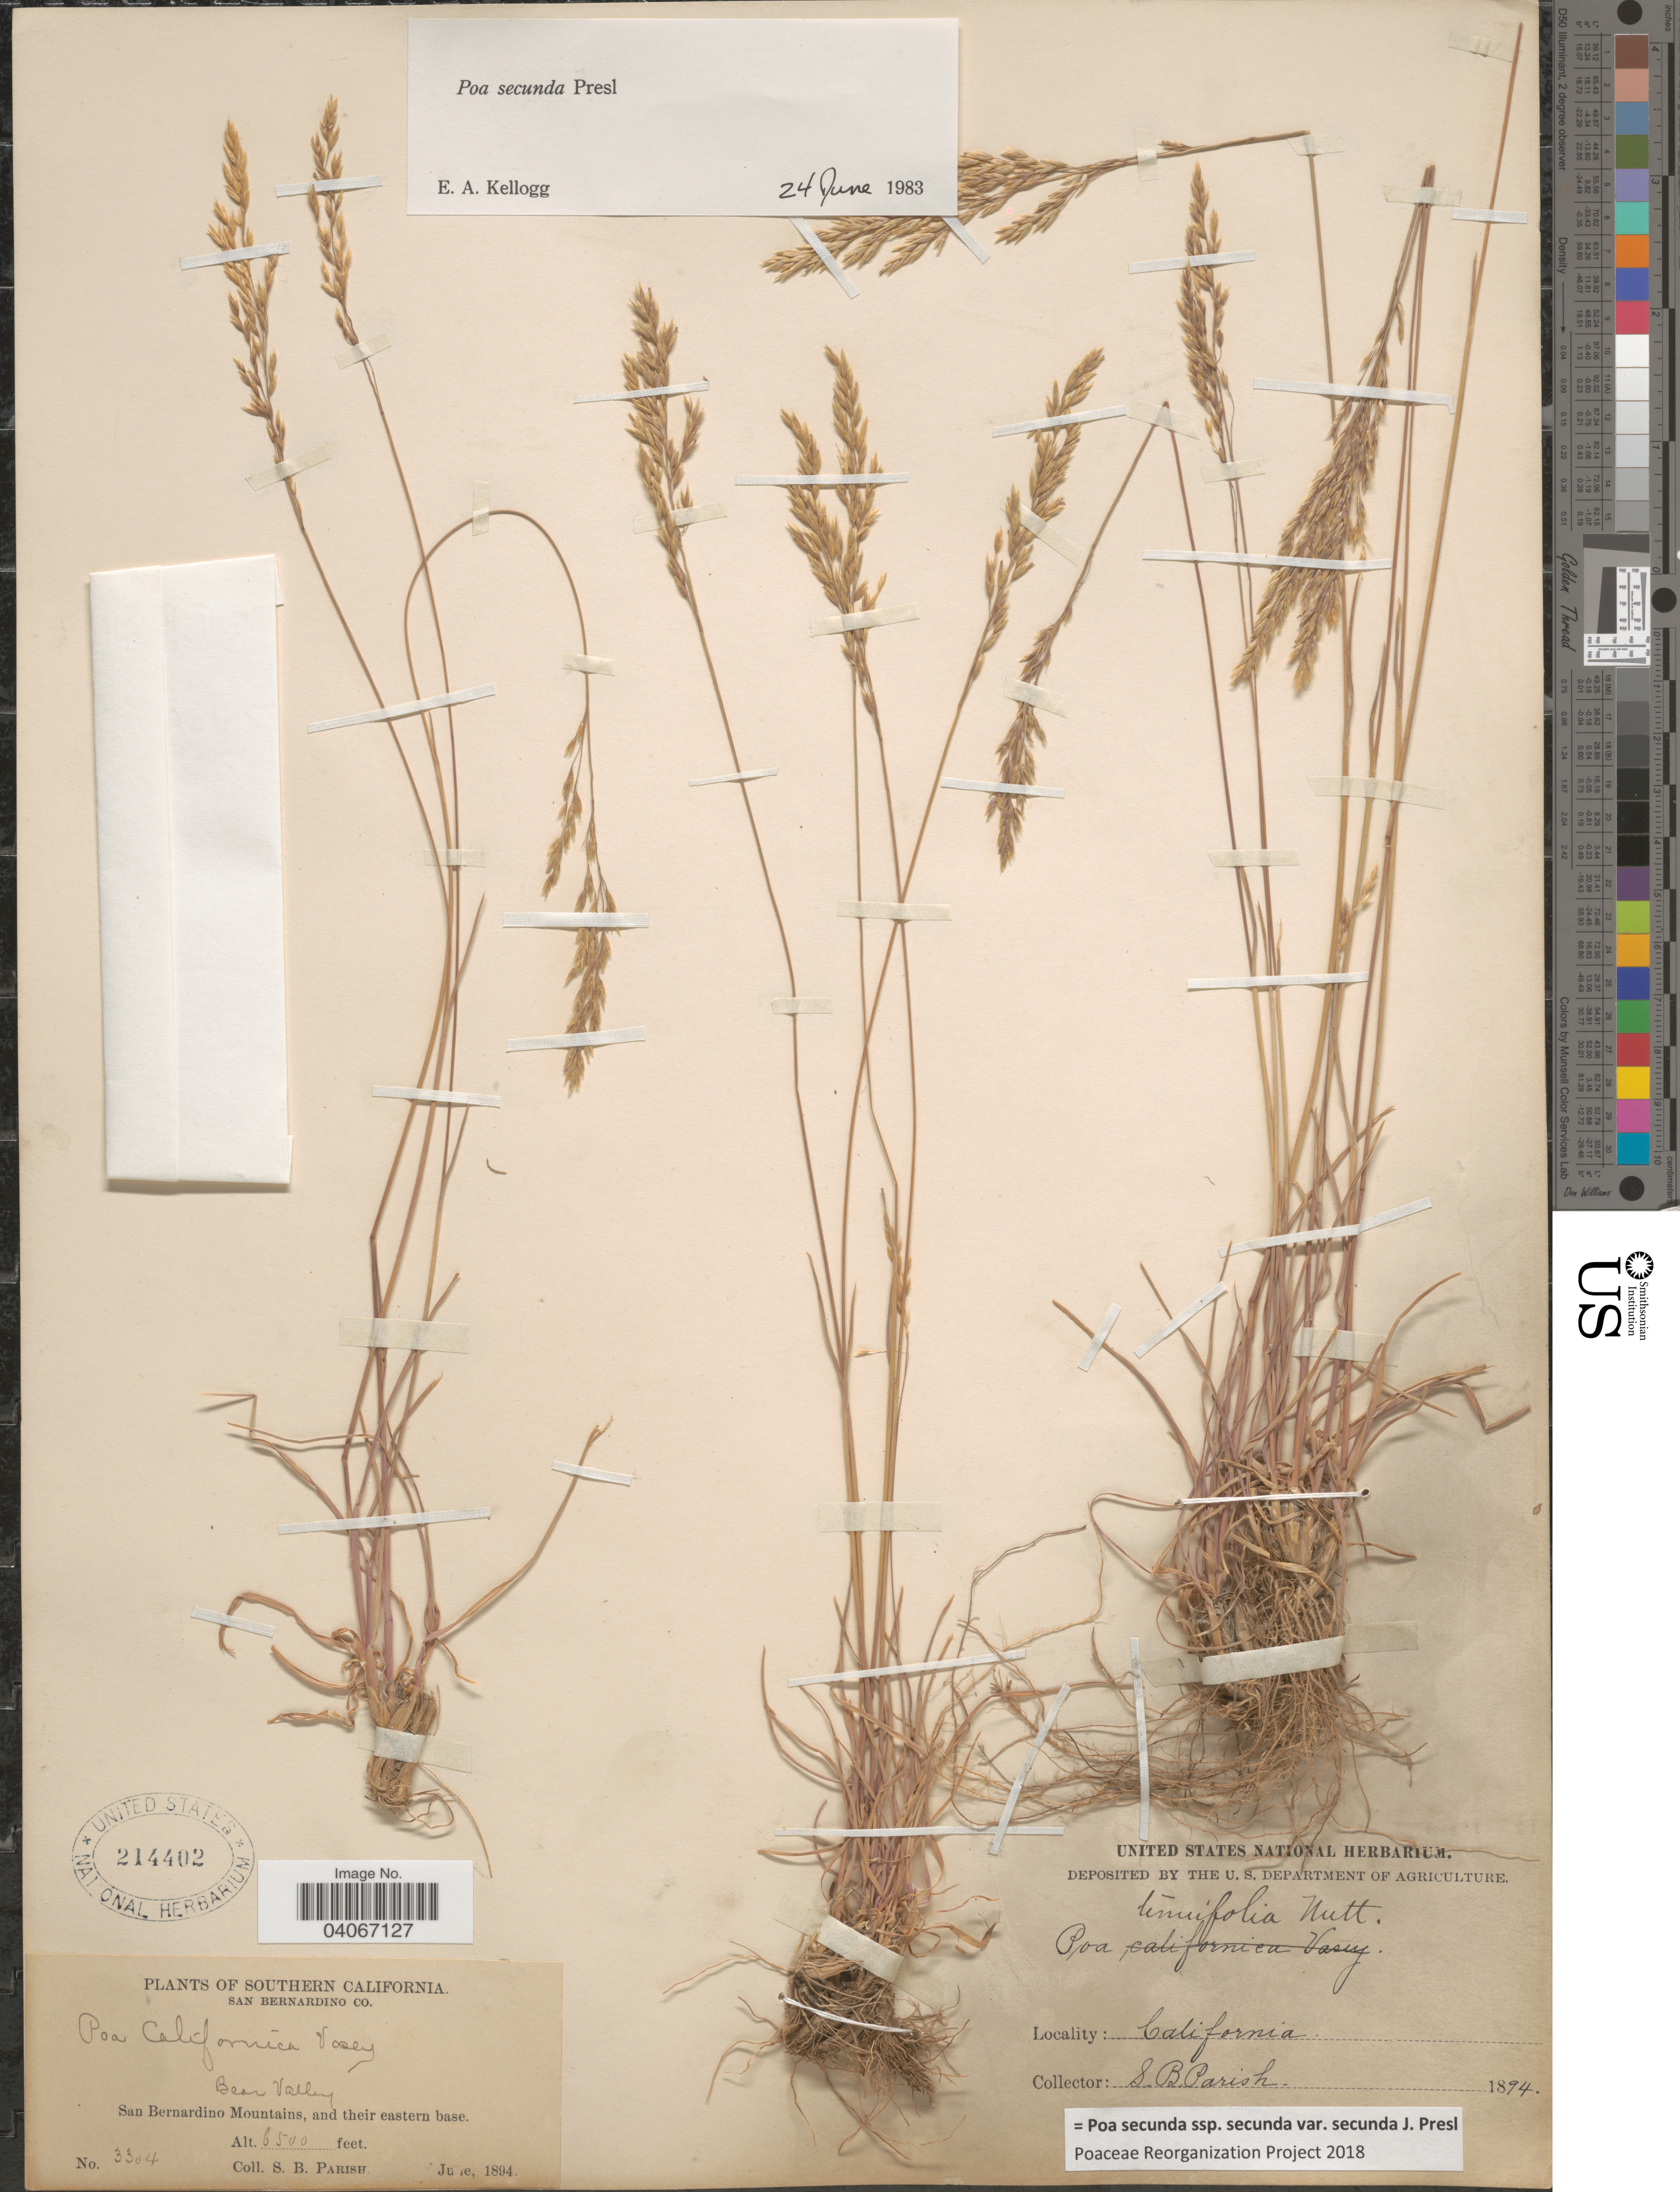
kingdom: Plantae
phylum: Tracheophyta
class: Liliopsida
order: Poales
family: Poaceae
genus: Poa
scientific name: Poa secunda subsp. secunda var. secunda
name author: J. Presl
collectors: S. B. Parish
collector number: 3304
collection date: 1894-06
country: United States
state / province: California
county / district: San Bernardino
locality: Southern California. San Bernardino Co. Bear Valley. San Bernardino Mountains, and their eastern base.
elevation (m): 1981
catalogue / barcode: US 214402